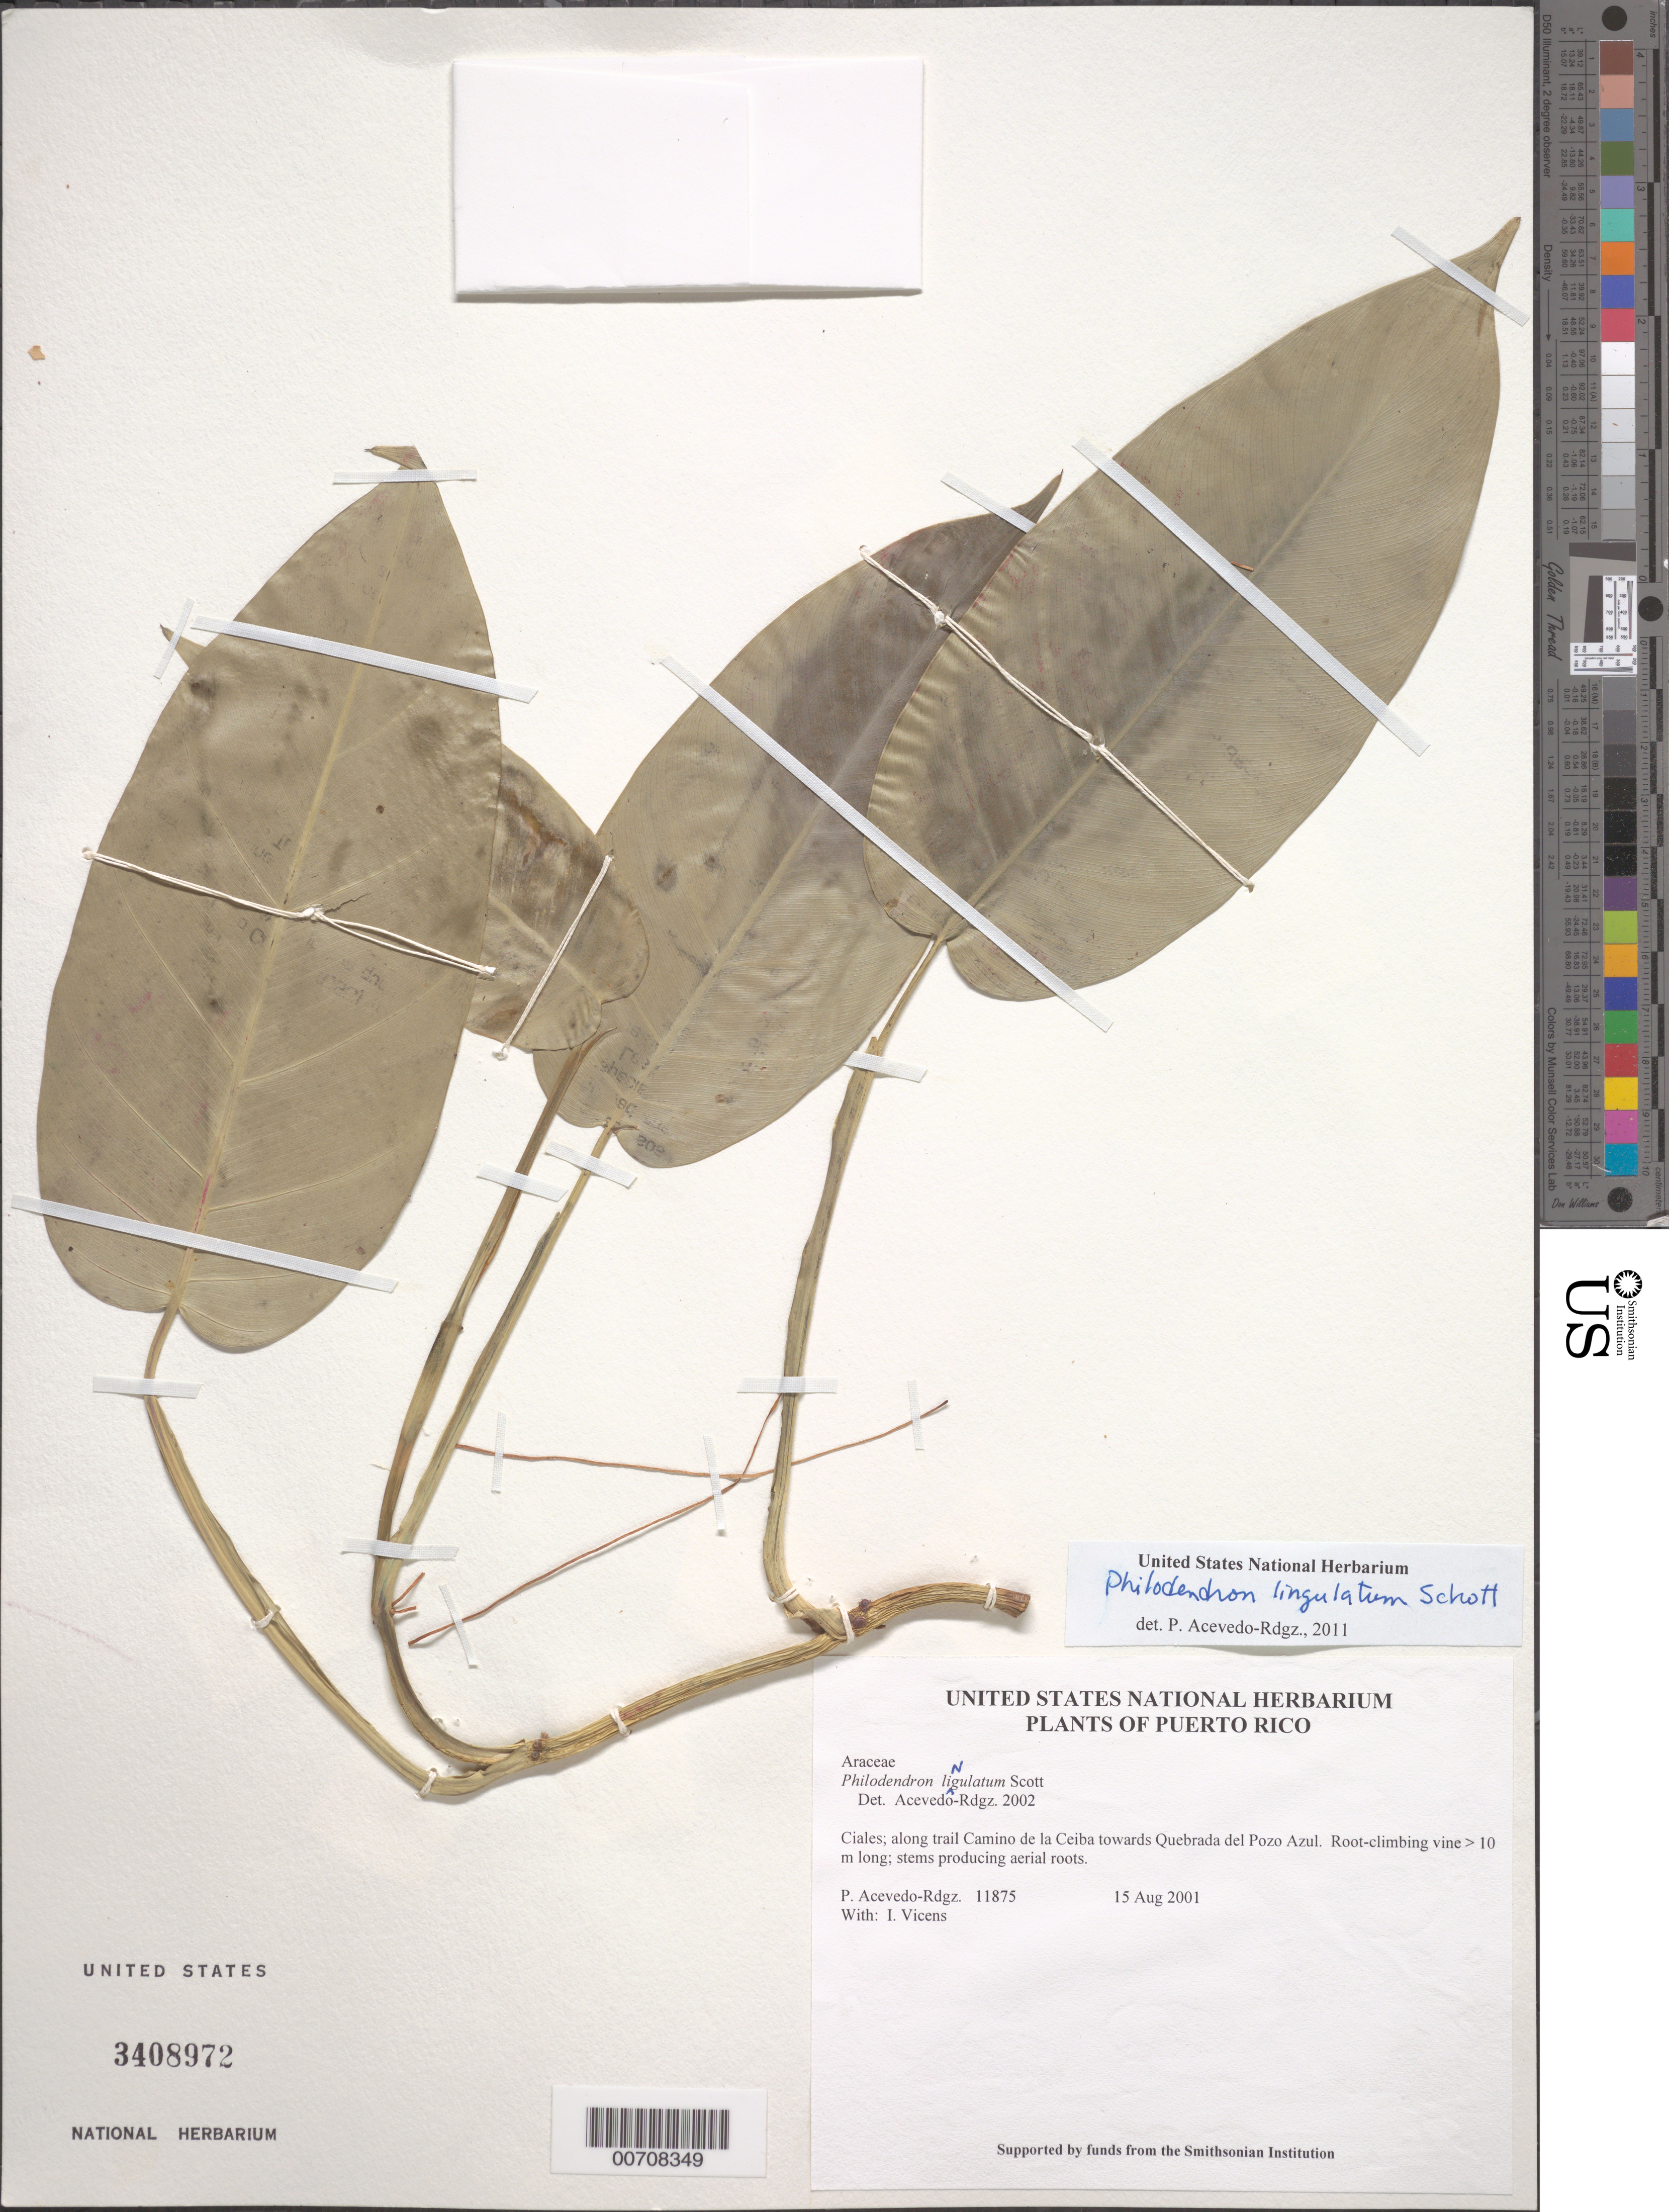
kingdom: Plantae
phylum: Tracheophyta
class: Liliopsida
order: Alismatales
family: Araceae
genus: Philodendron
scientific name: Philodendron ligulatum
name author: Schott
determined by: Acevedo-Rodríguez, P., (BOT), Smithsonian Institution - National Museum of Natural History (UNITED STATES)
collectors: P. Acevedo-Rodr. & I. Vicens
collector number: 11875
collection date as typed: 15 Aug 2001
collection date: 2001-08-15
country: Puerto Rico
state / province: Ciales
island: Puerto Rico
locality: Ciales; along trail Camino de la Ceiba towards Quebrada del Pozo Azul.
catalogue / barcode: US 3408972